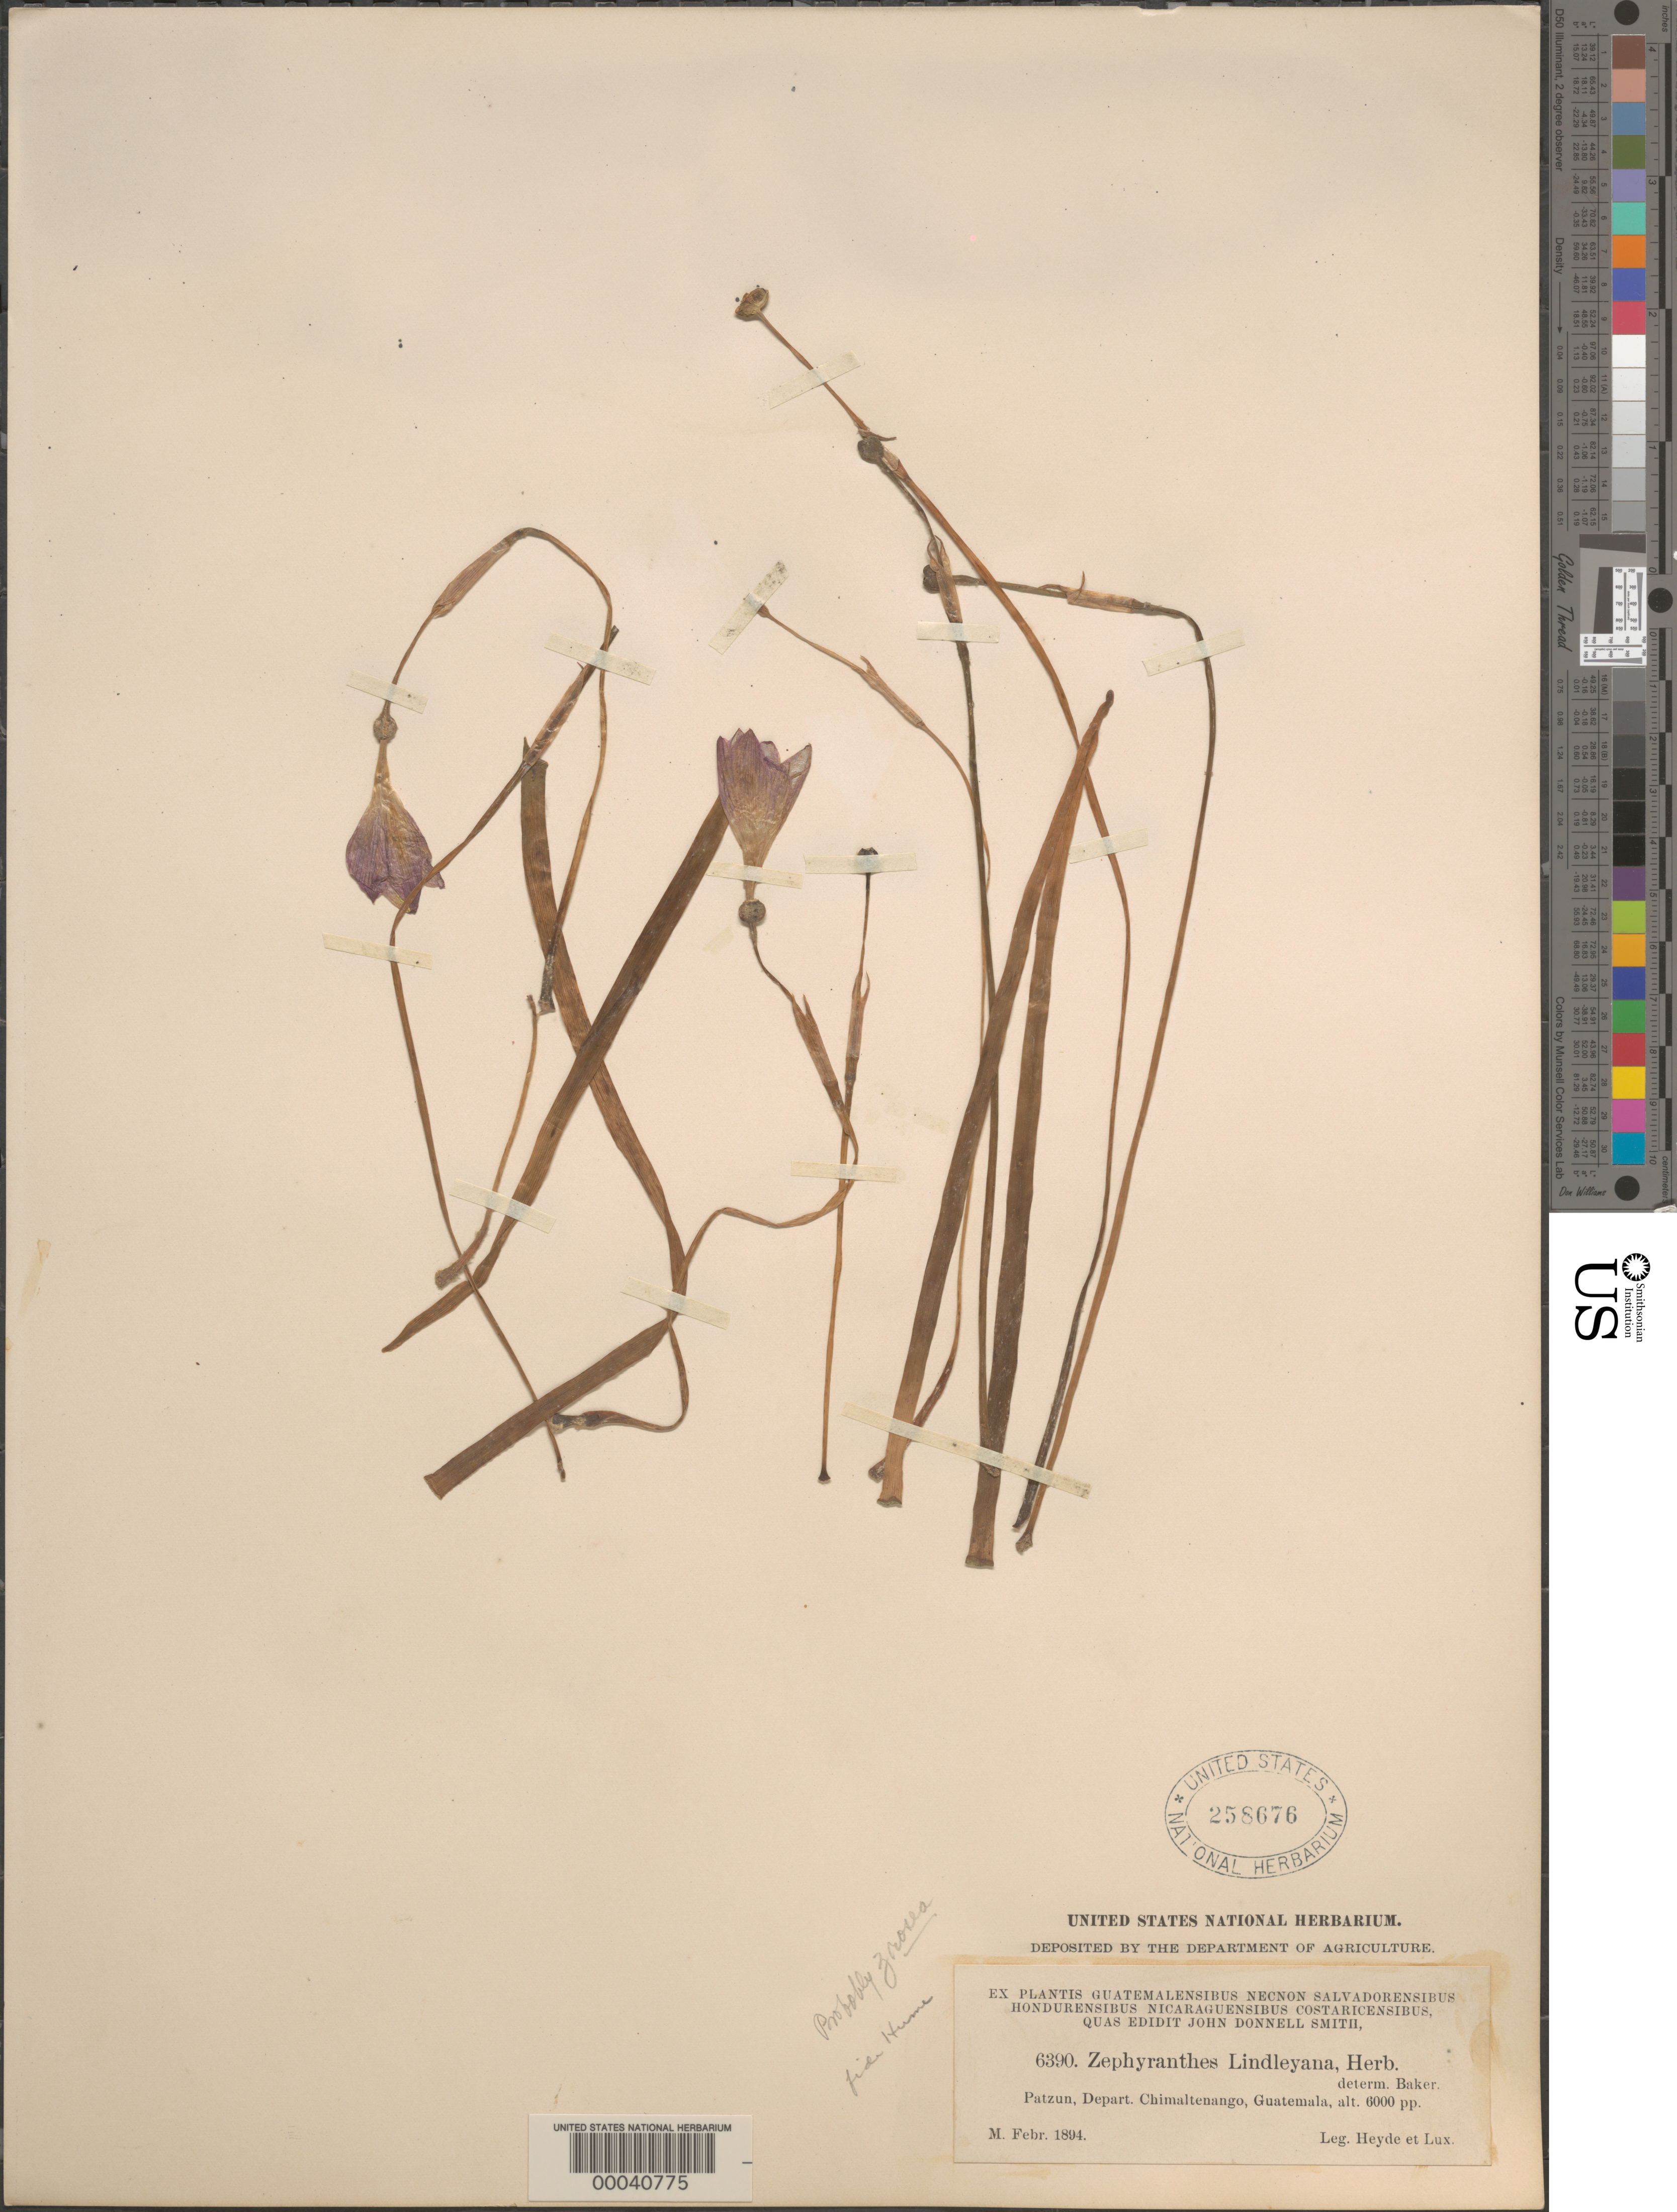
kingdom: Plantae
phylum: Tracheophyta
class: Liliopsida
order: Asparagales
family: Amaryllidaceae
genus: Zephyranthes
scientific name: Zephyranthes rosea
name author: Lindl.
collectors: E. T. Heyde & E. Lux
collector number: Jds 6390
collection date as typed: Feb 1894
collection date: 1894-02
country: Guatemala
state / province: Chimaltenango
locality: Patzun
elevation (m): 1829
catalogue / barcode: US 258676